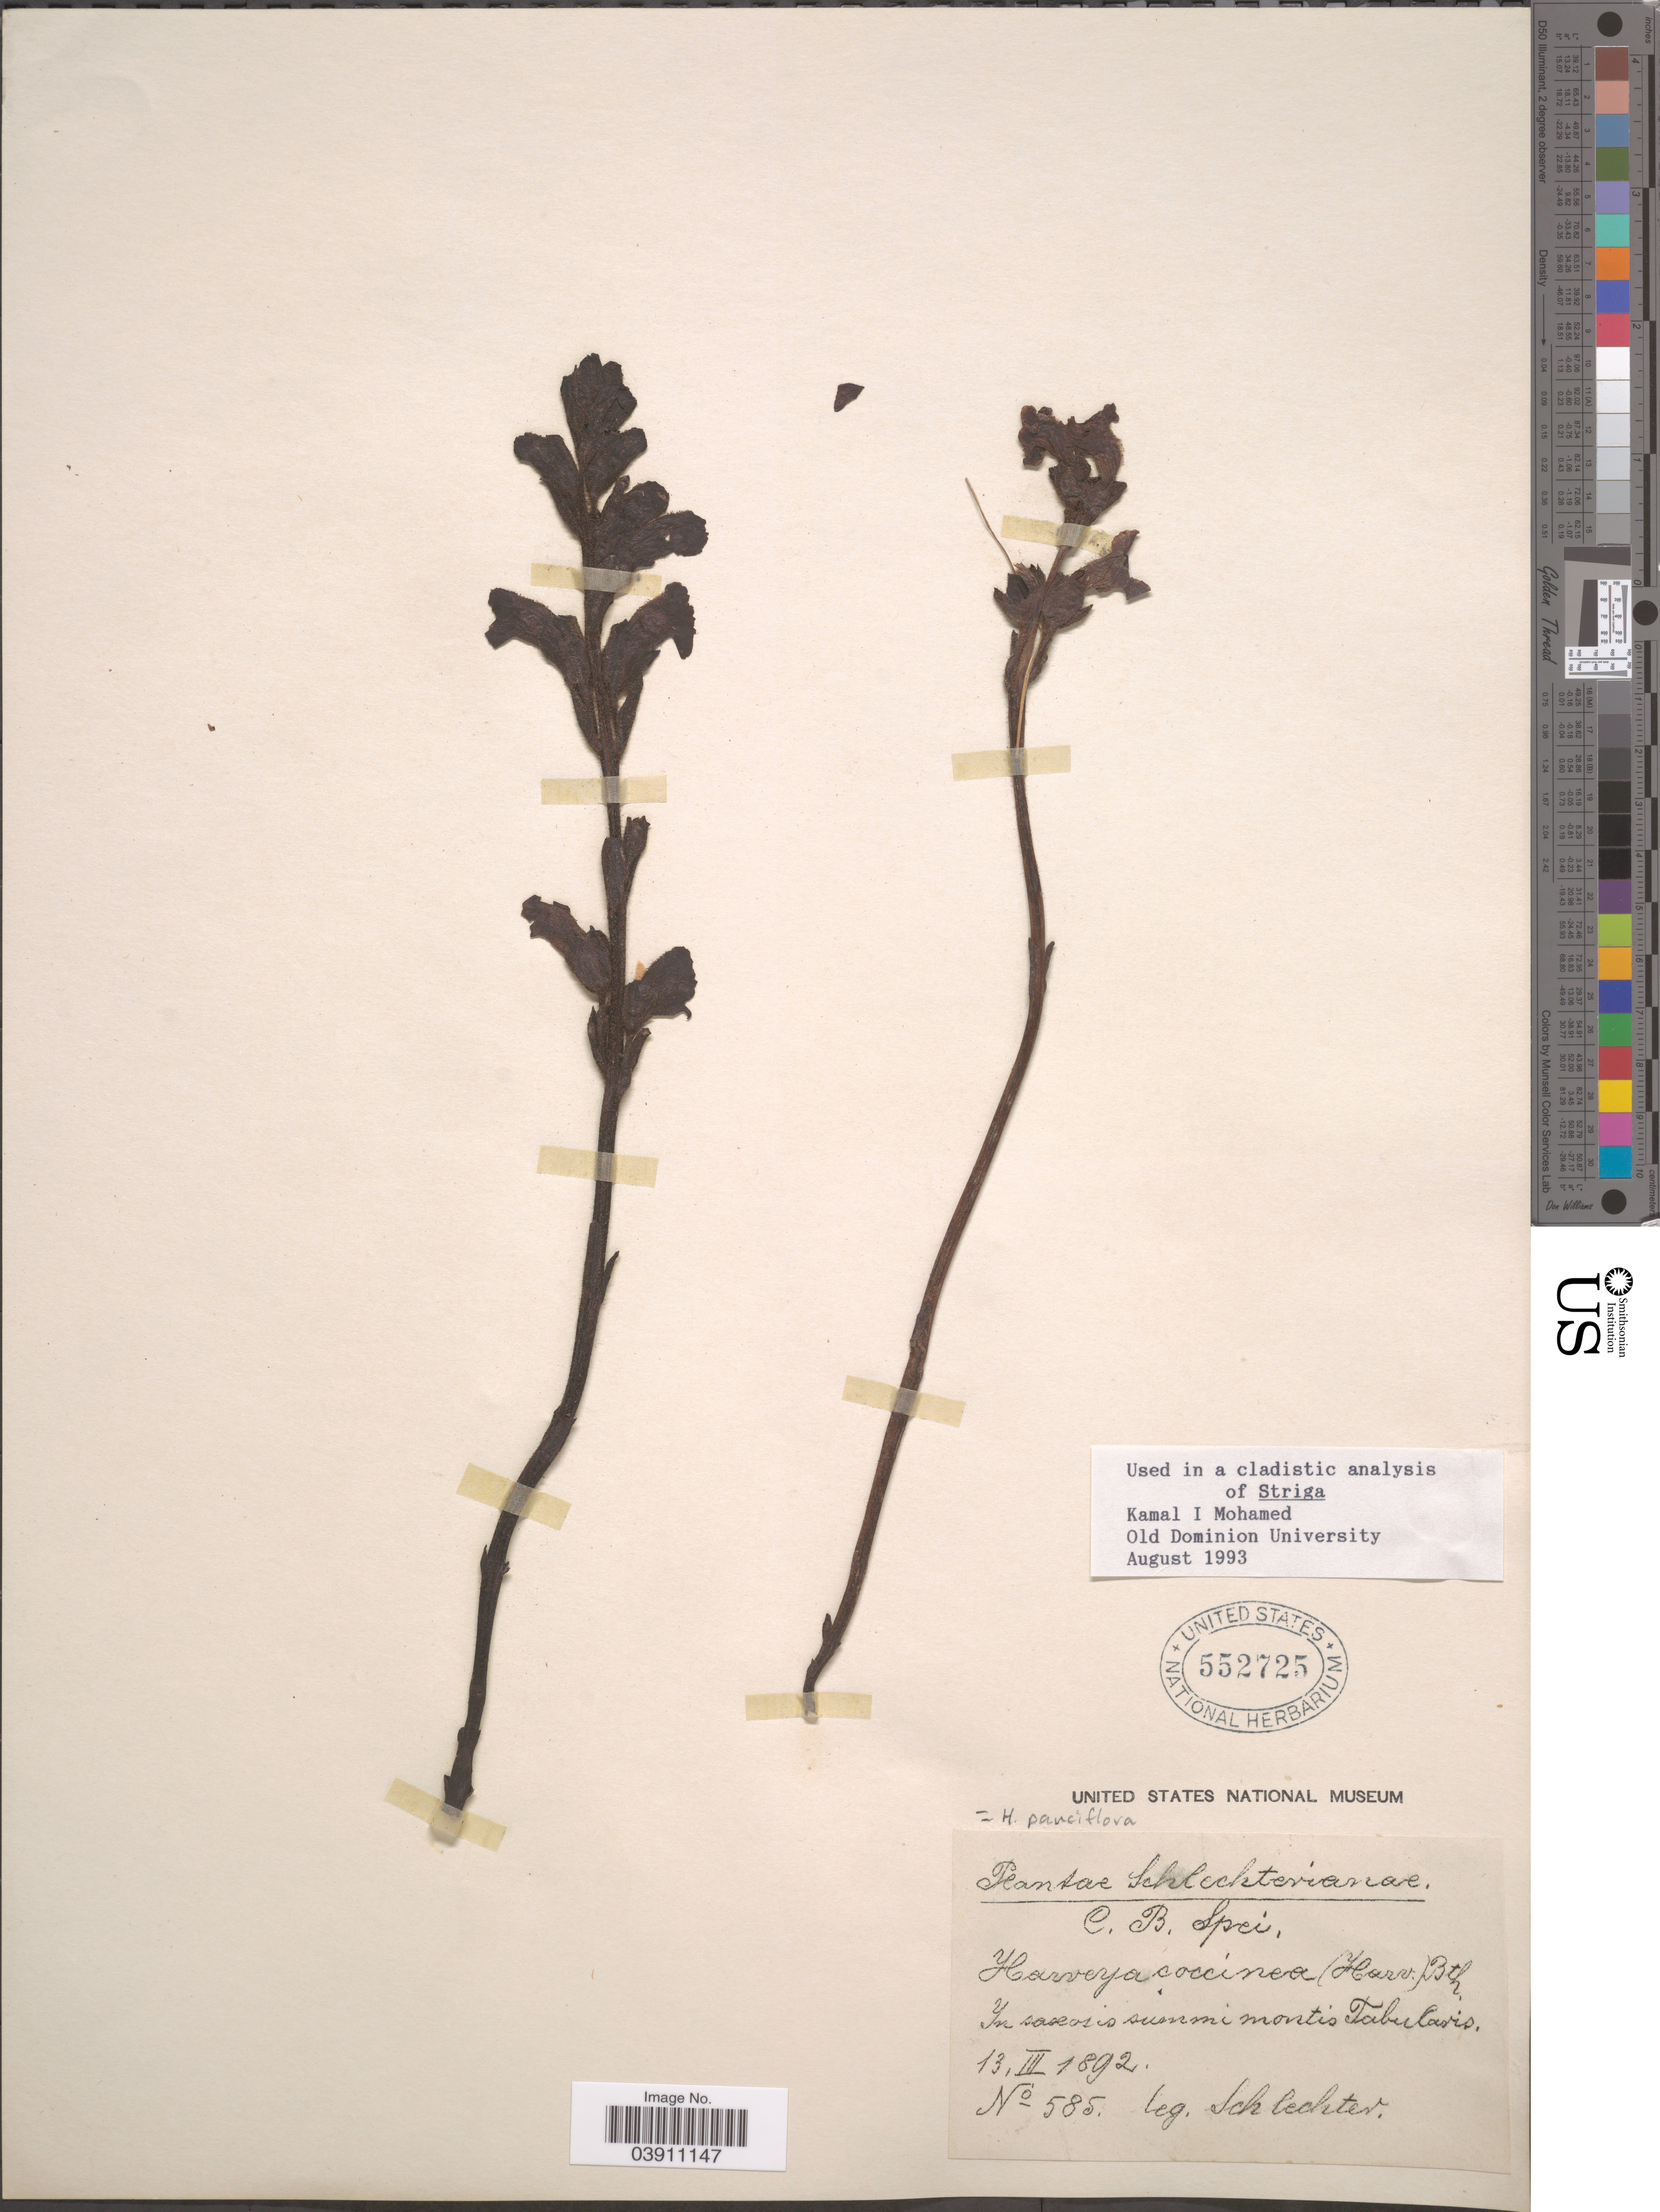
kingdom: Plantae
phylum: Tracheophyta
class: Magnoliopsida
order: Lamiales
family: Orobanchaceae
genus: Harveya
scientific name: Harveya pauciflora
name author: Hiern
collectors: Schlechter, --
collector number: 585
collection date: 1892-03-13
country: South Africa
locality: C. B. Spei. In saxosis summi montis Tabularis.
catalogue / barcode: US 552725